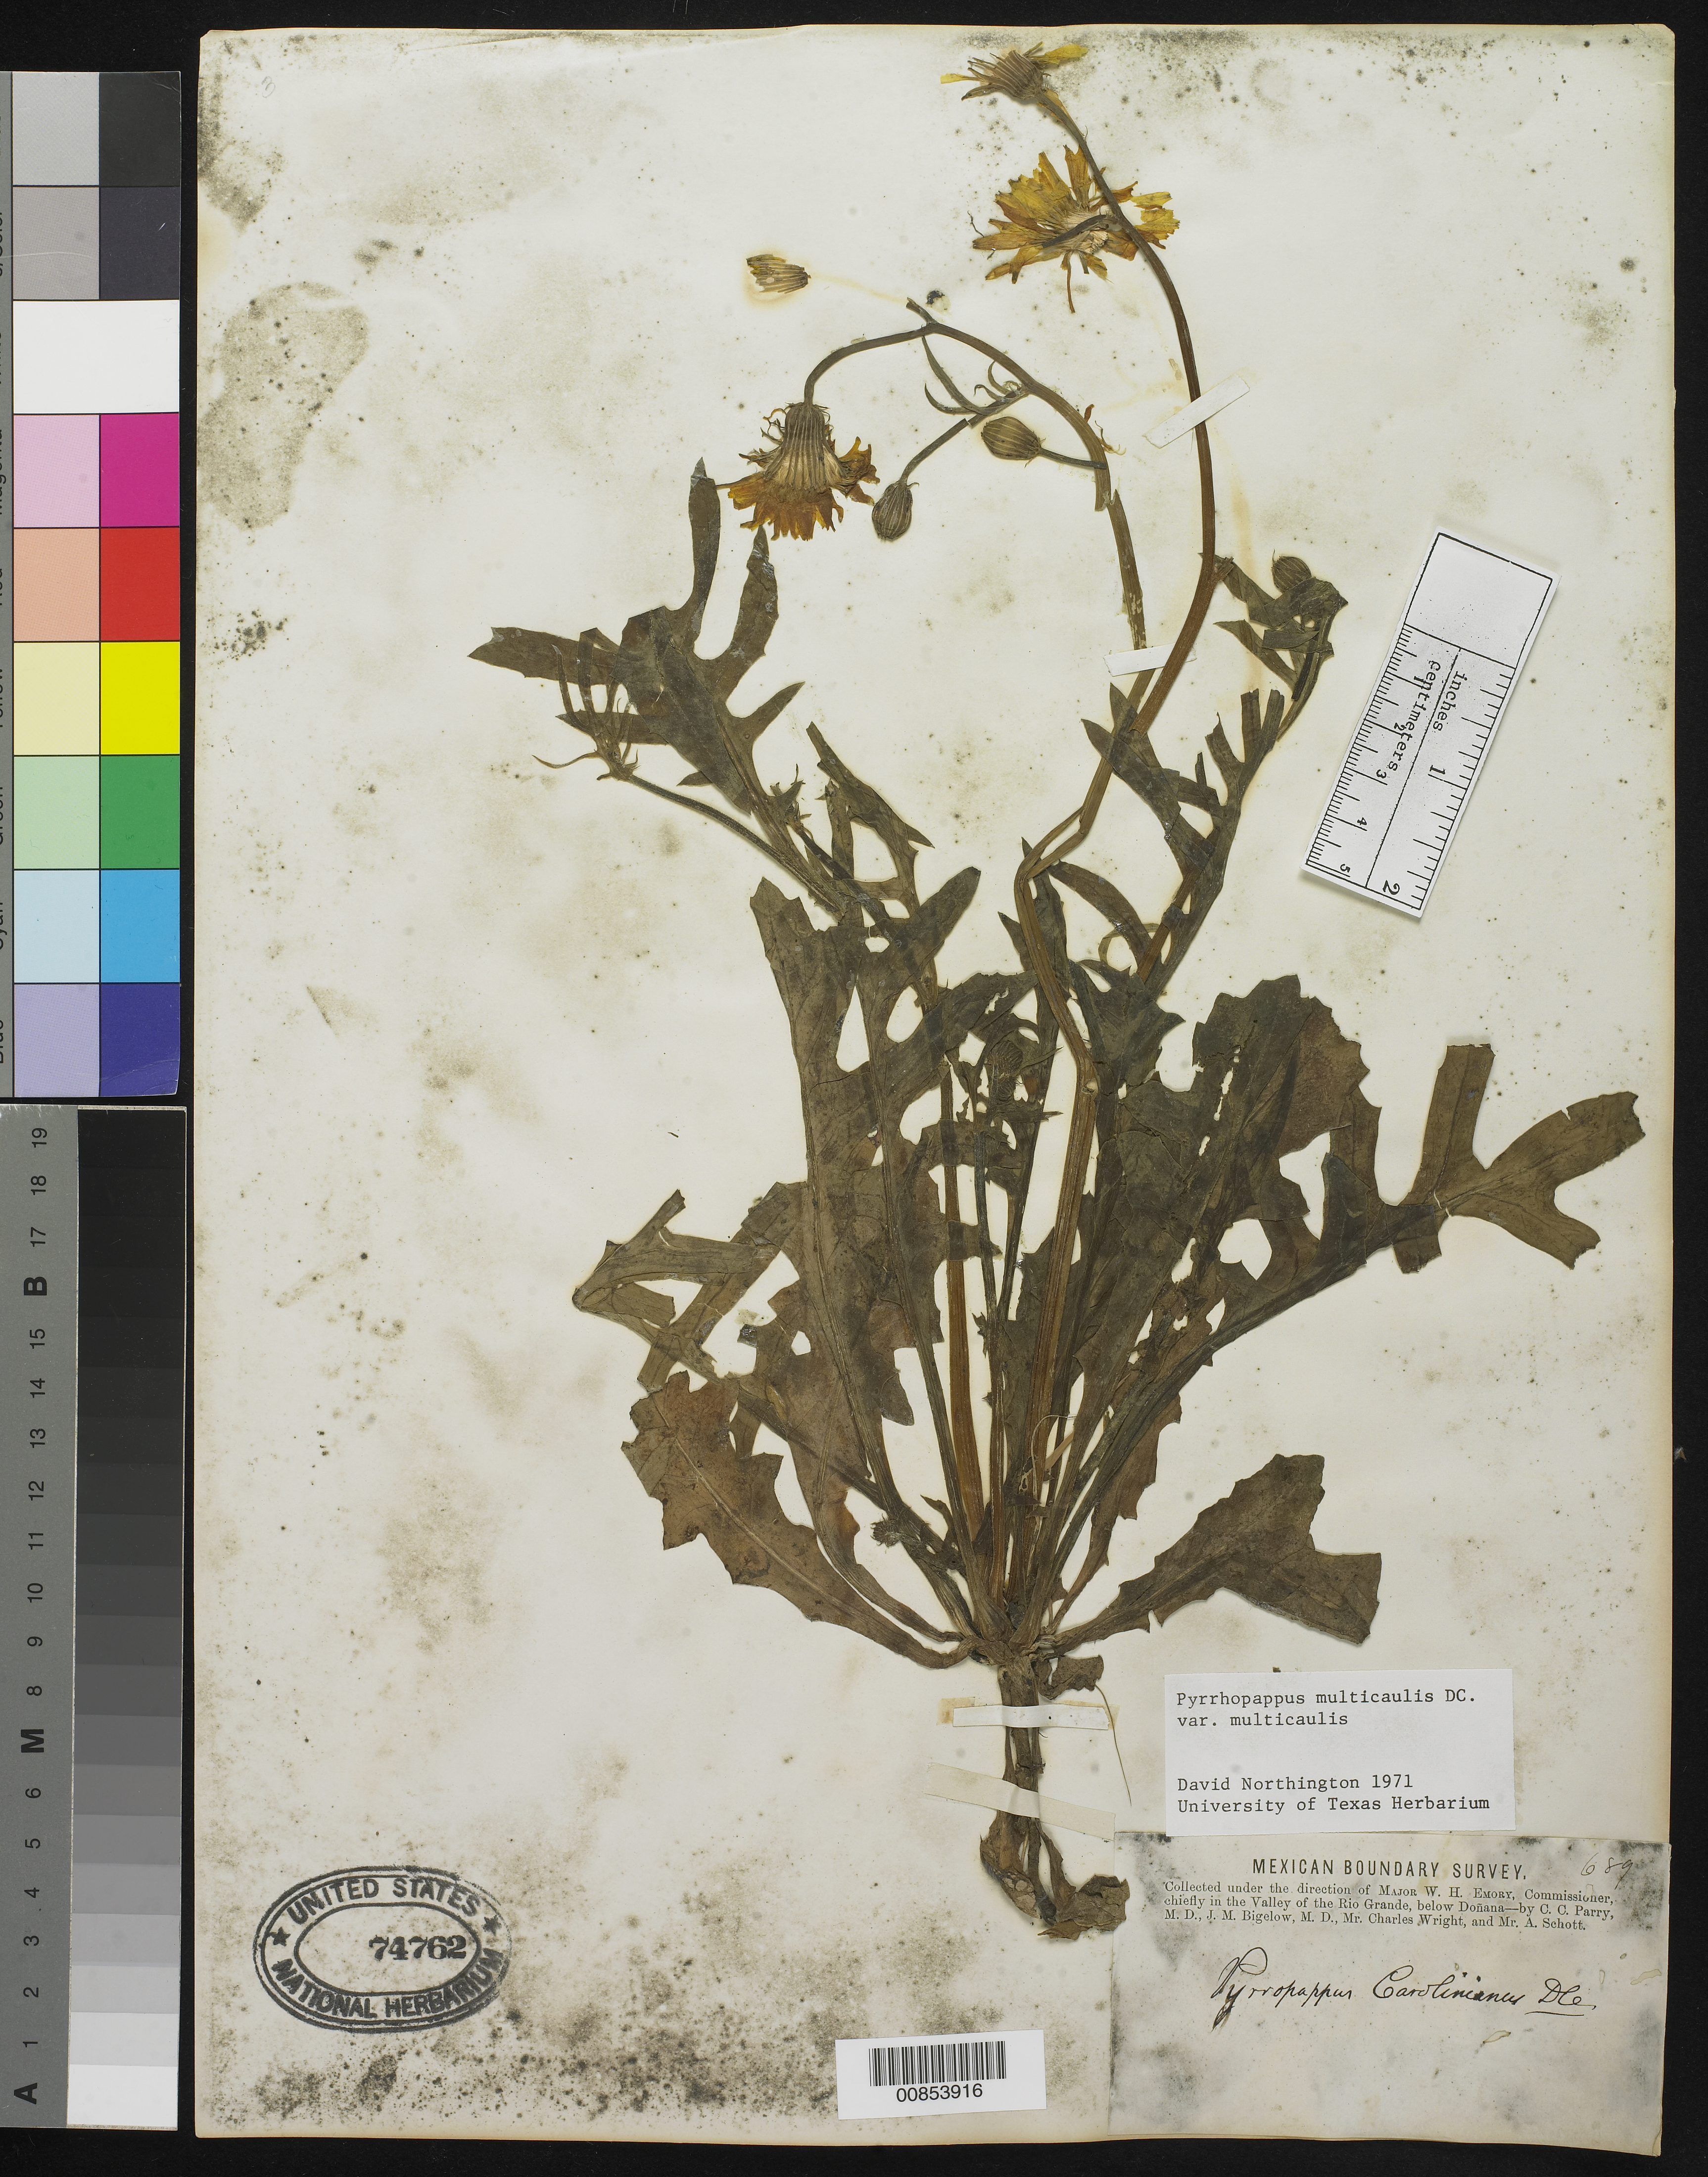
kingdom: Plantae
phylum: Tracheophyta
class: Magnoliopsida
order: Asterales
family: Asteraceae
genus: Pyrrhopappus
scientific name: Pyrrhopappus pauciflorus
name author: (D. Don) DC.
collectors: C. C. Parry, J. M. Bigelow, C. Wright & A. C. V. Schott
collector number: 689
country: United States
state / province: New Mexico / Texas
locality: Valley of the Rio Grande, below Doñana.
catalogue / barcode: US 74762